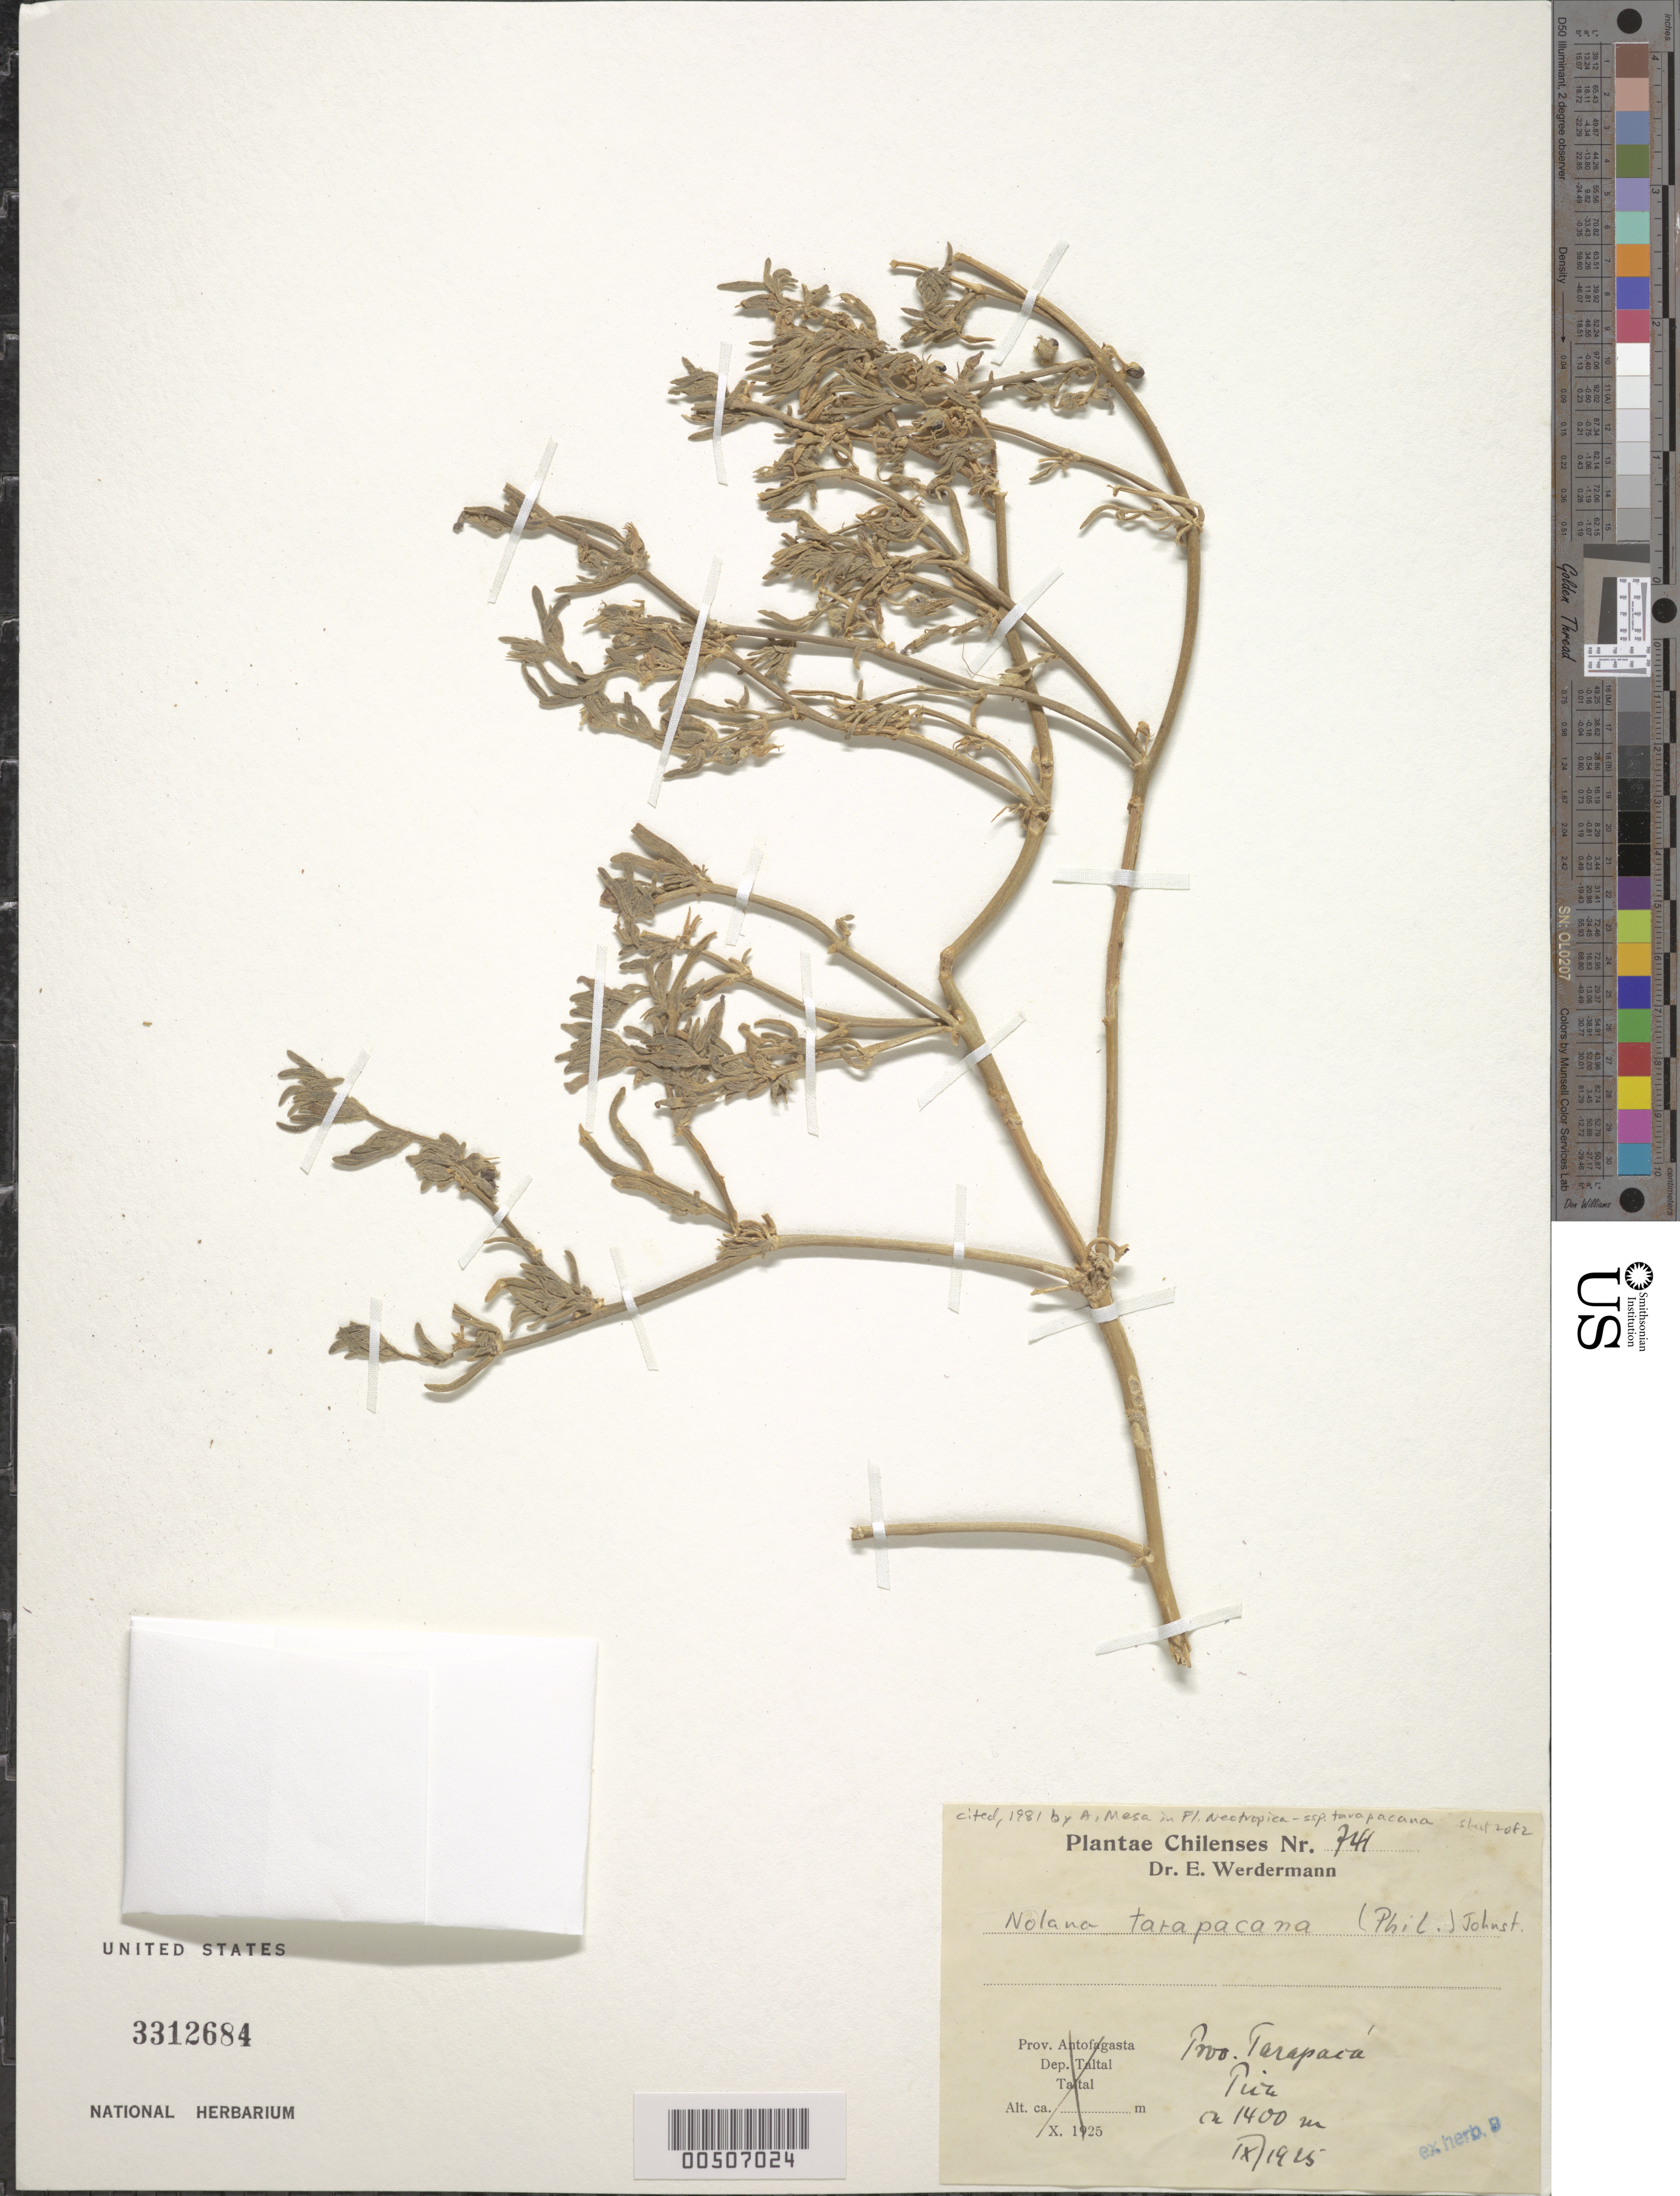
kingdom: Plantae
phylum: Tracheophyta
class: Magnoliopsida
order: Solanales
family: Solanaceae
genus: Dolia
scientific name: Dolia tarapacana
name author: Phil.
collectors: E. Werdermann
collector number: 741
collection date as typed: Sep 1925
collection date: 1925-09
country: Chile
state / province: Tarapacá (I)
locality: Pica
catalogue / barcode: US 3312684